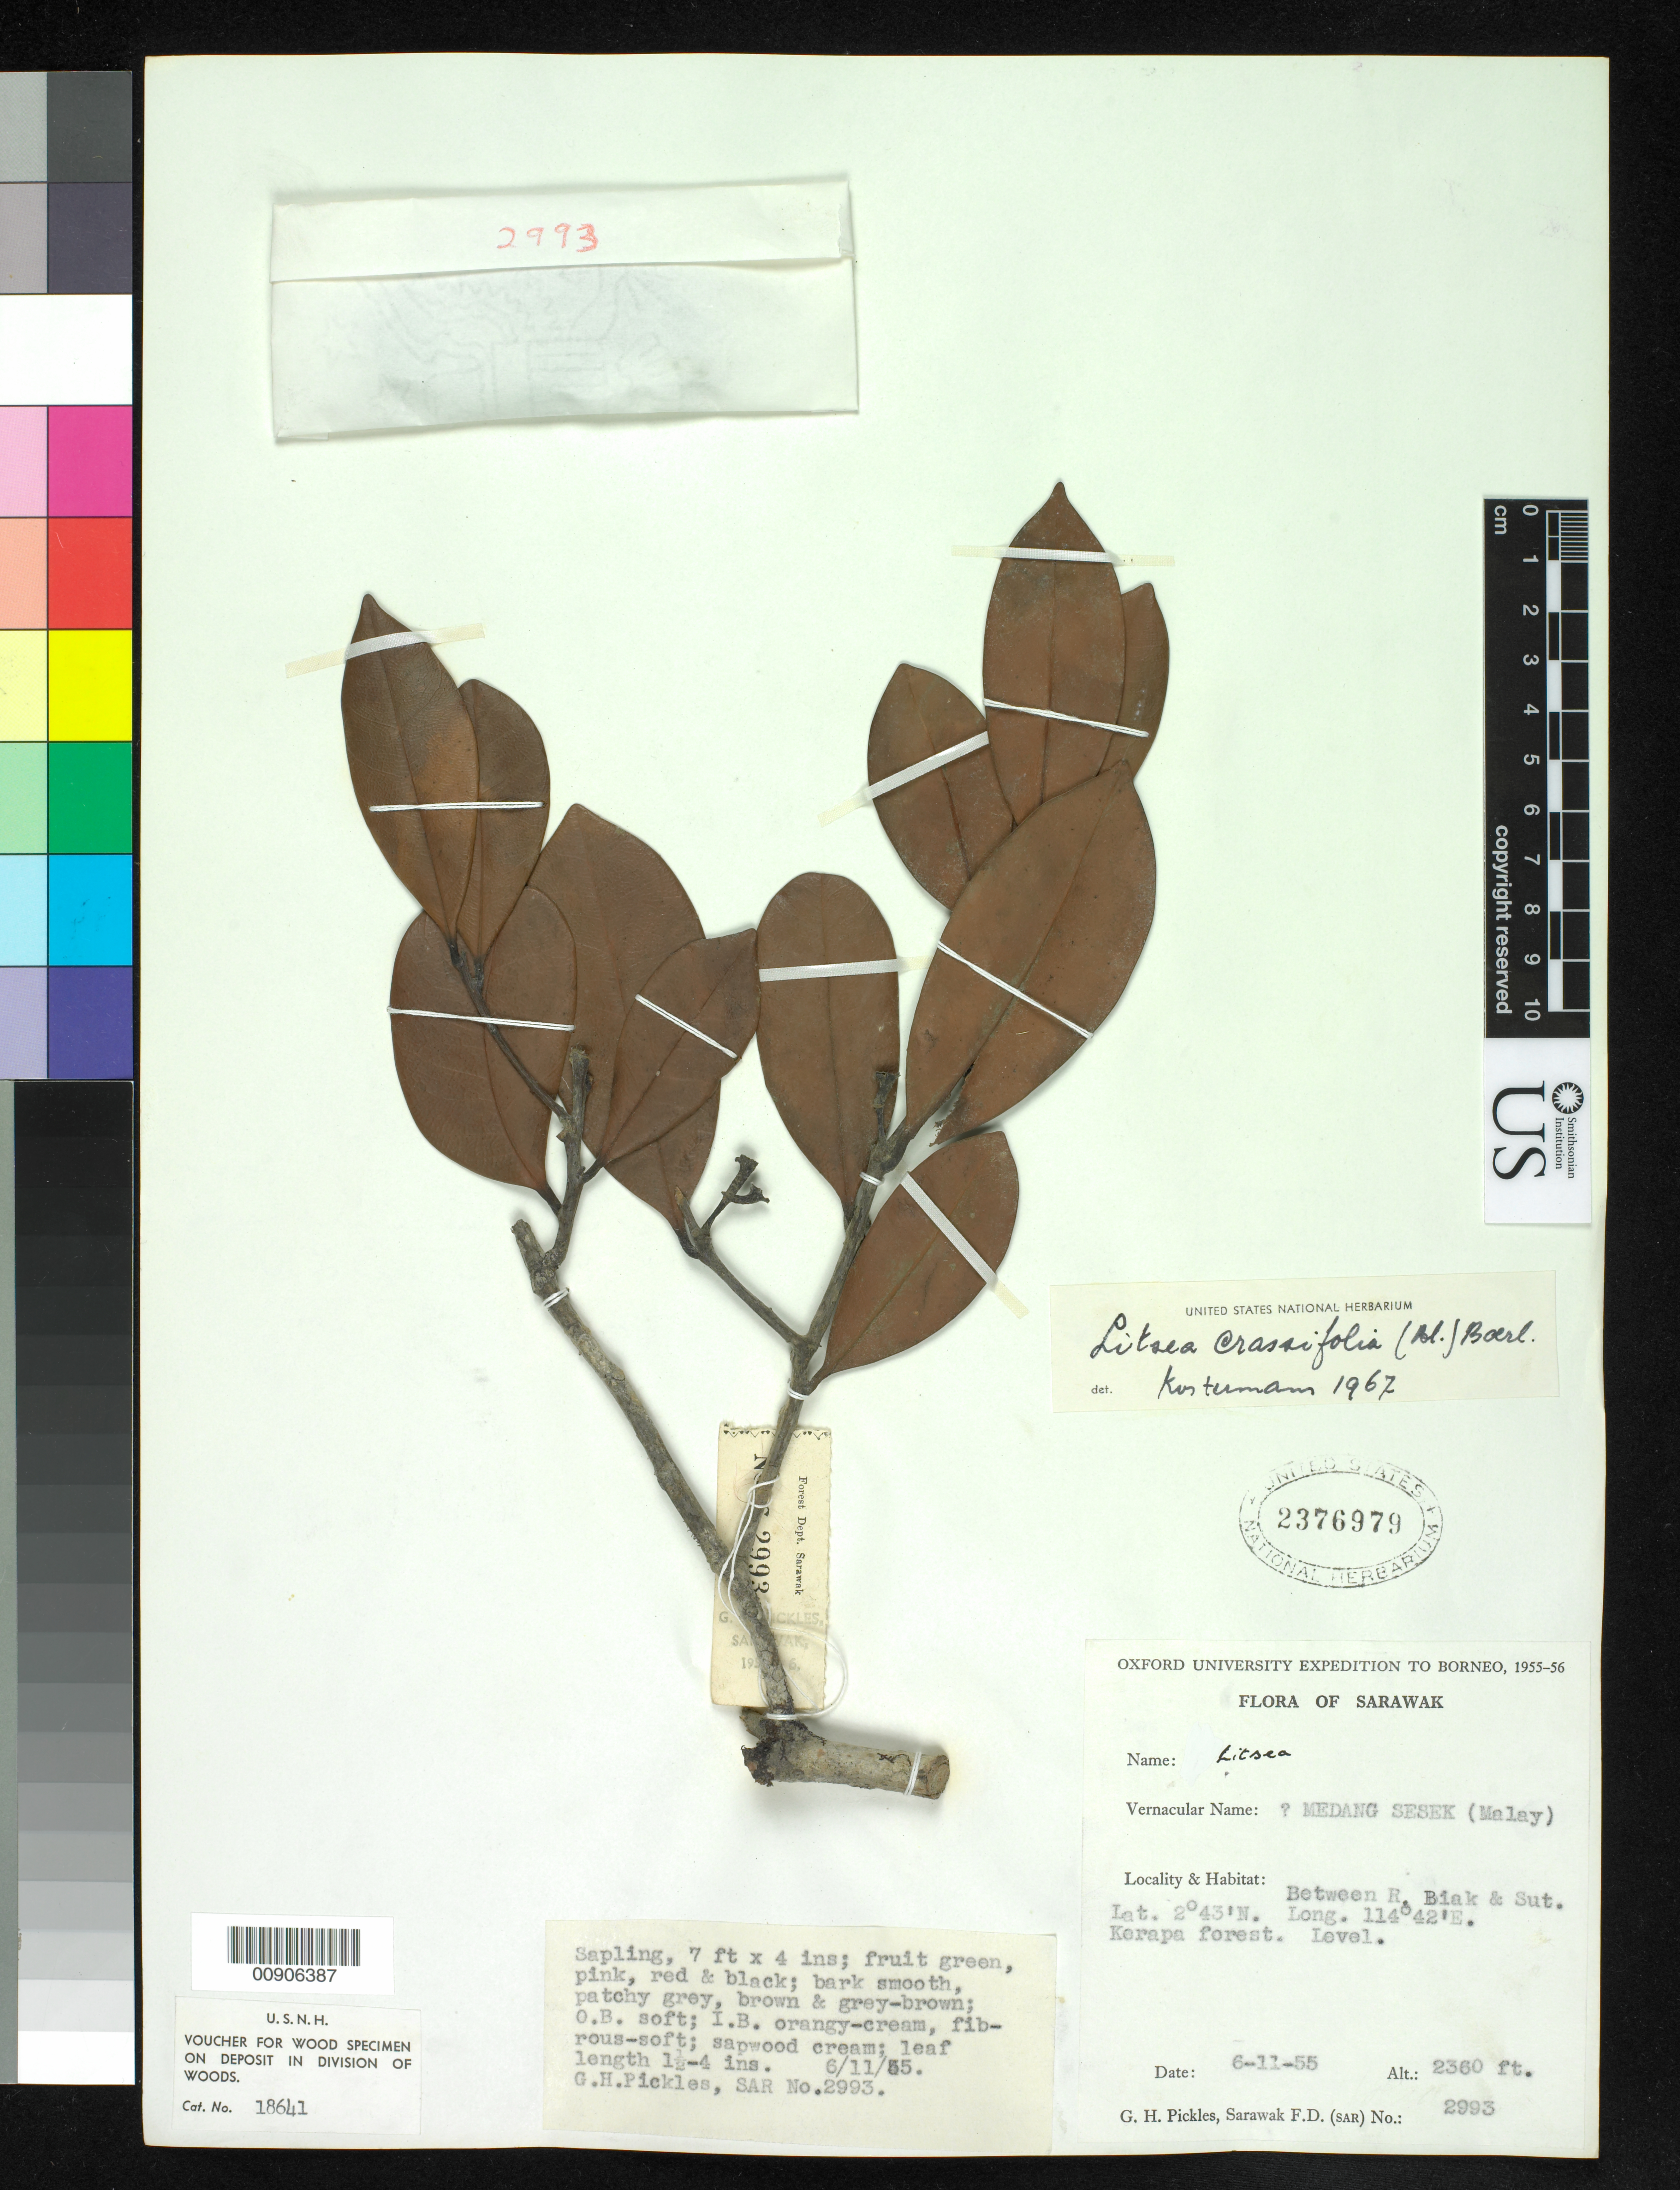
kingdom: Plantae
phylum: Tracheophyta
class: Magnoliopsida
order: Laurales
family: Lauraceae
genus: Litsea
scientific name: Litsea crassifolia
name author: Boerl.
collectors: G. Pickles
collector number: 2993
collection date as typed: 11 Jun 1955 or 06 Nov 1955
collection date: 1955-06-11 or 1955-11-06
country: Indonesia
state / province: Kalimantan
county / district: Kalimantan Barat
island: Borneo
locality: Between R. Biak & Sut. ;Kerapa forest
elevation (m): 719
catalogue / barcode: US 2376979